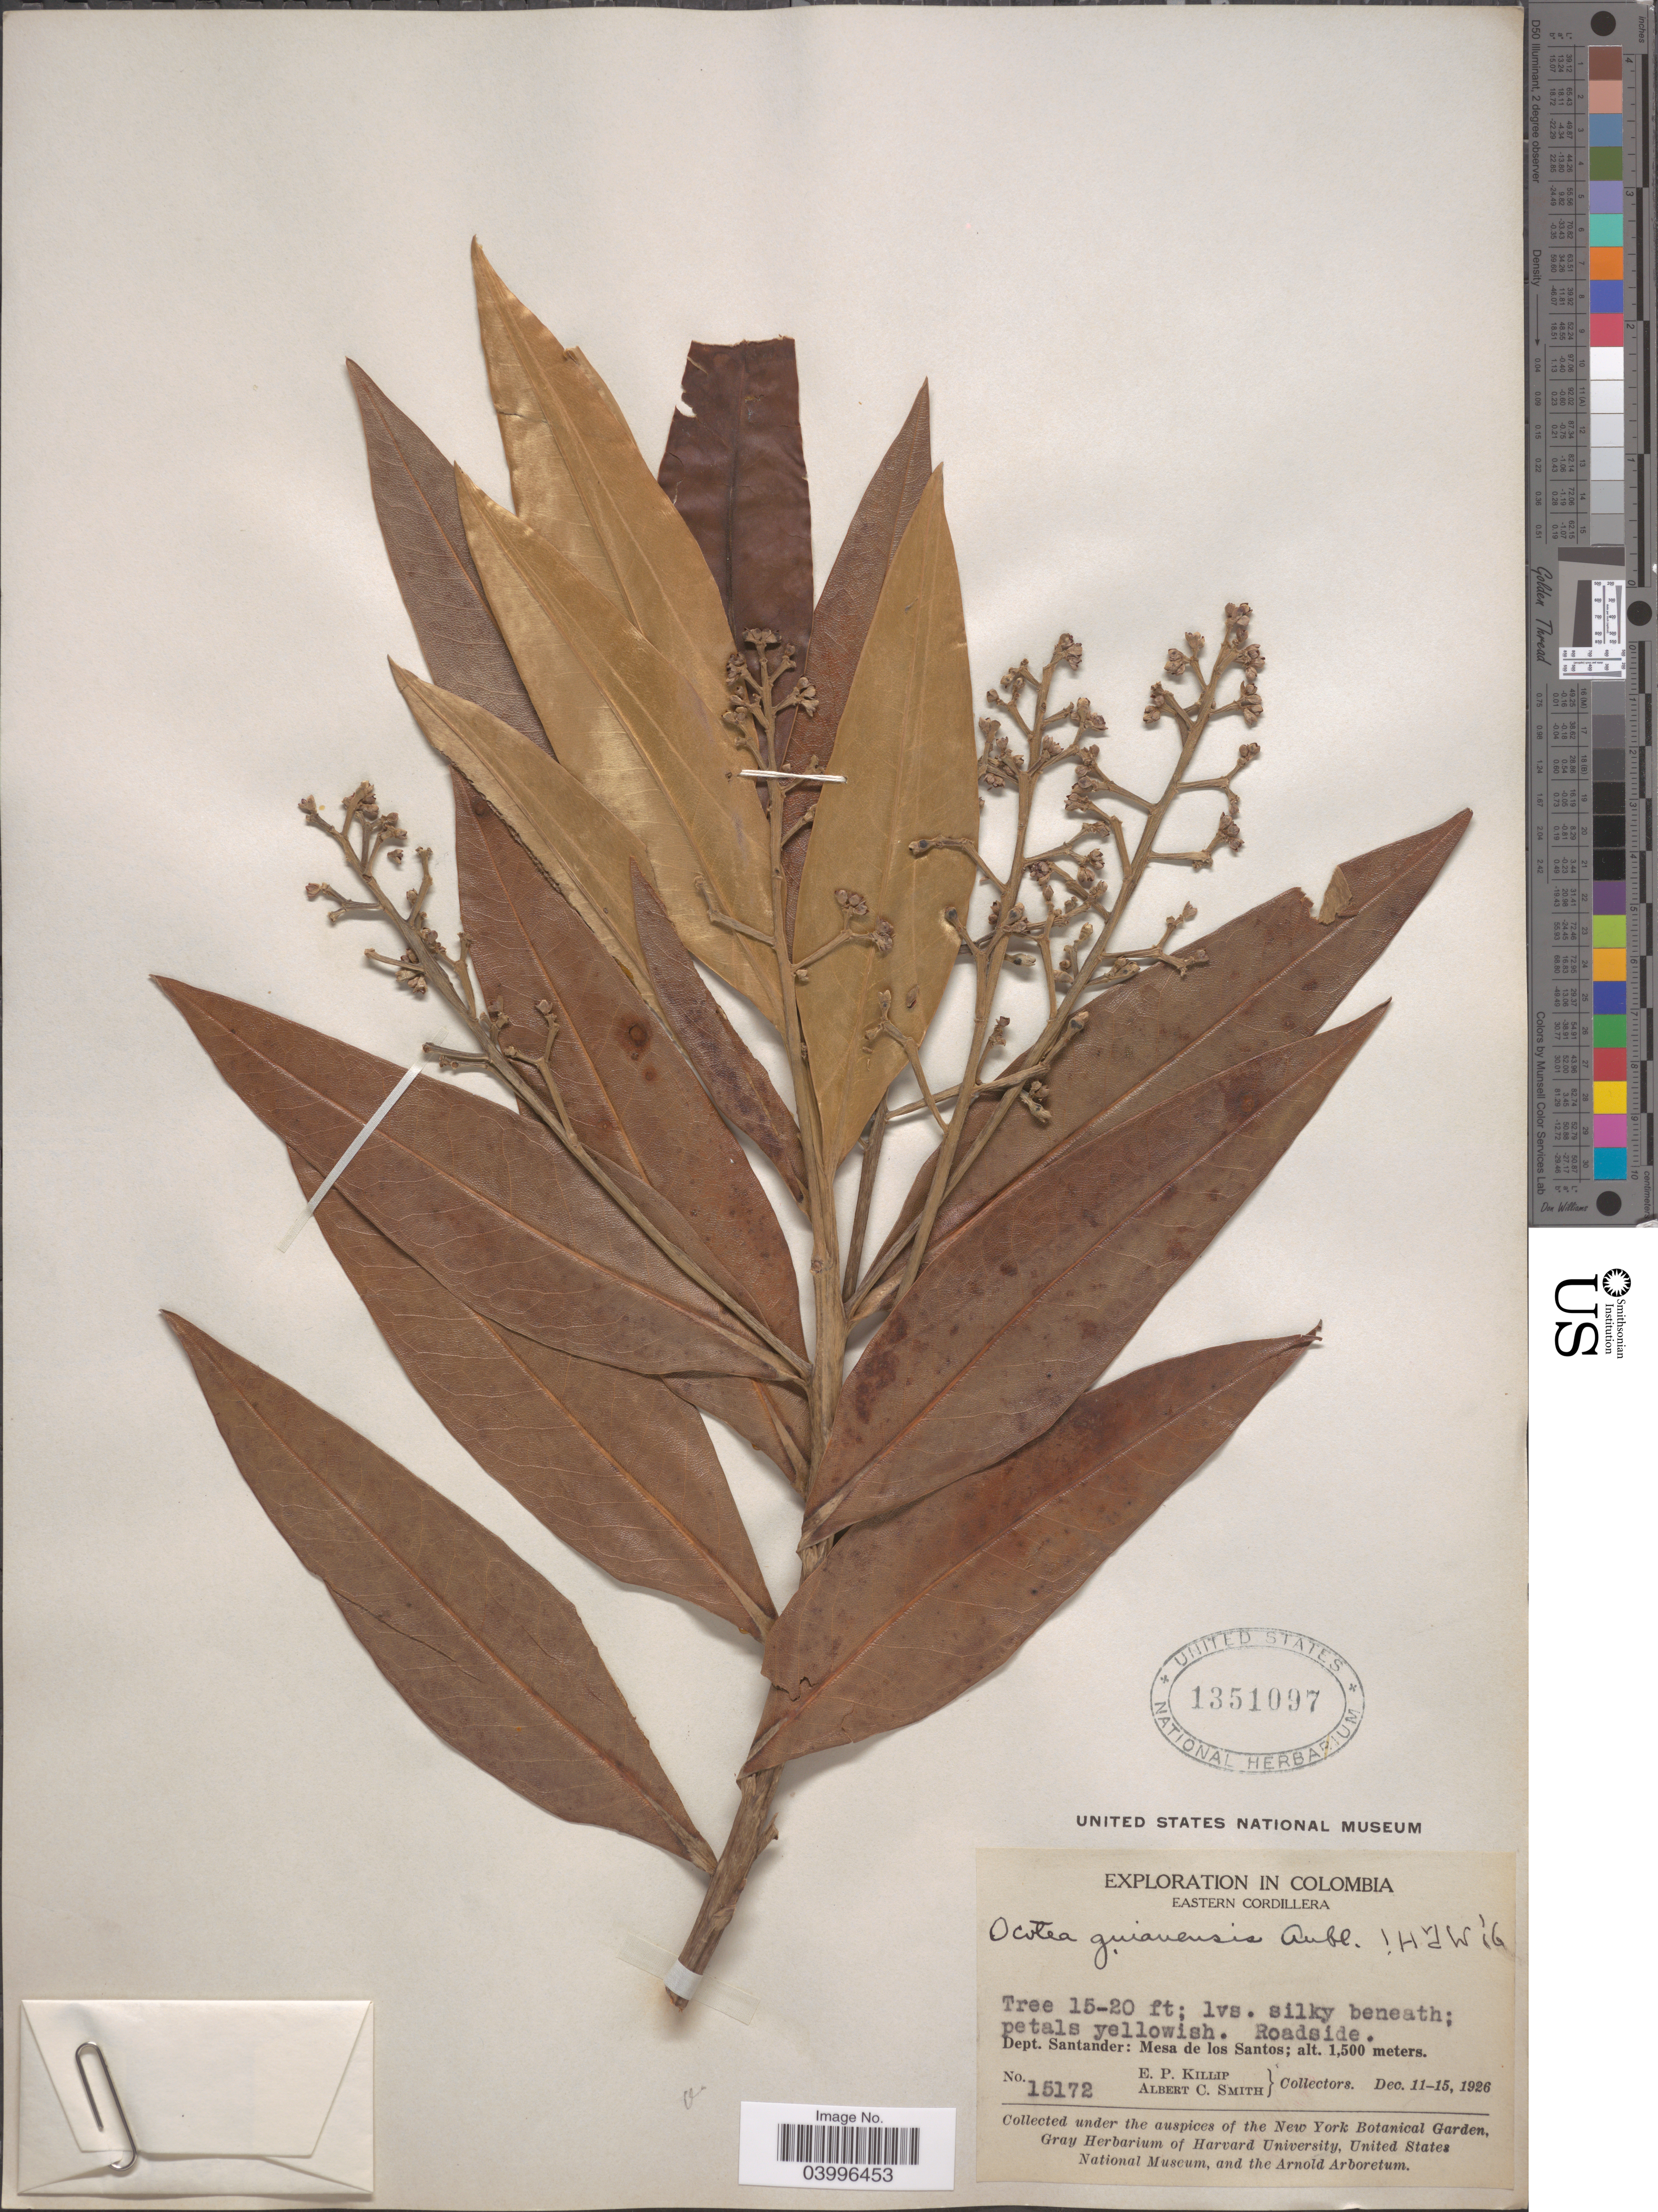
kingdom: Plantae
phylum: Tracheophyta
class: Magnoliopsida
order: Laurales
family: Lauraceae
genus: Ocotea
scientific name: Ocotea guianensis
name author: Aubl.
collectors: E. P. Killip & A. C. Smith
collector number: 15172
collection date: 1926-12-11/1926-12-15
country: Colombia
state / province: Santander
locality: Eastern Cordillera. Dept. Santander: Mesa de los Santos.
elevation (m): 1500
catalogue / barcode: US 1351097